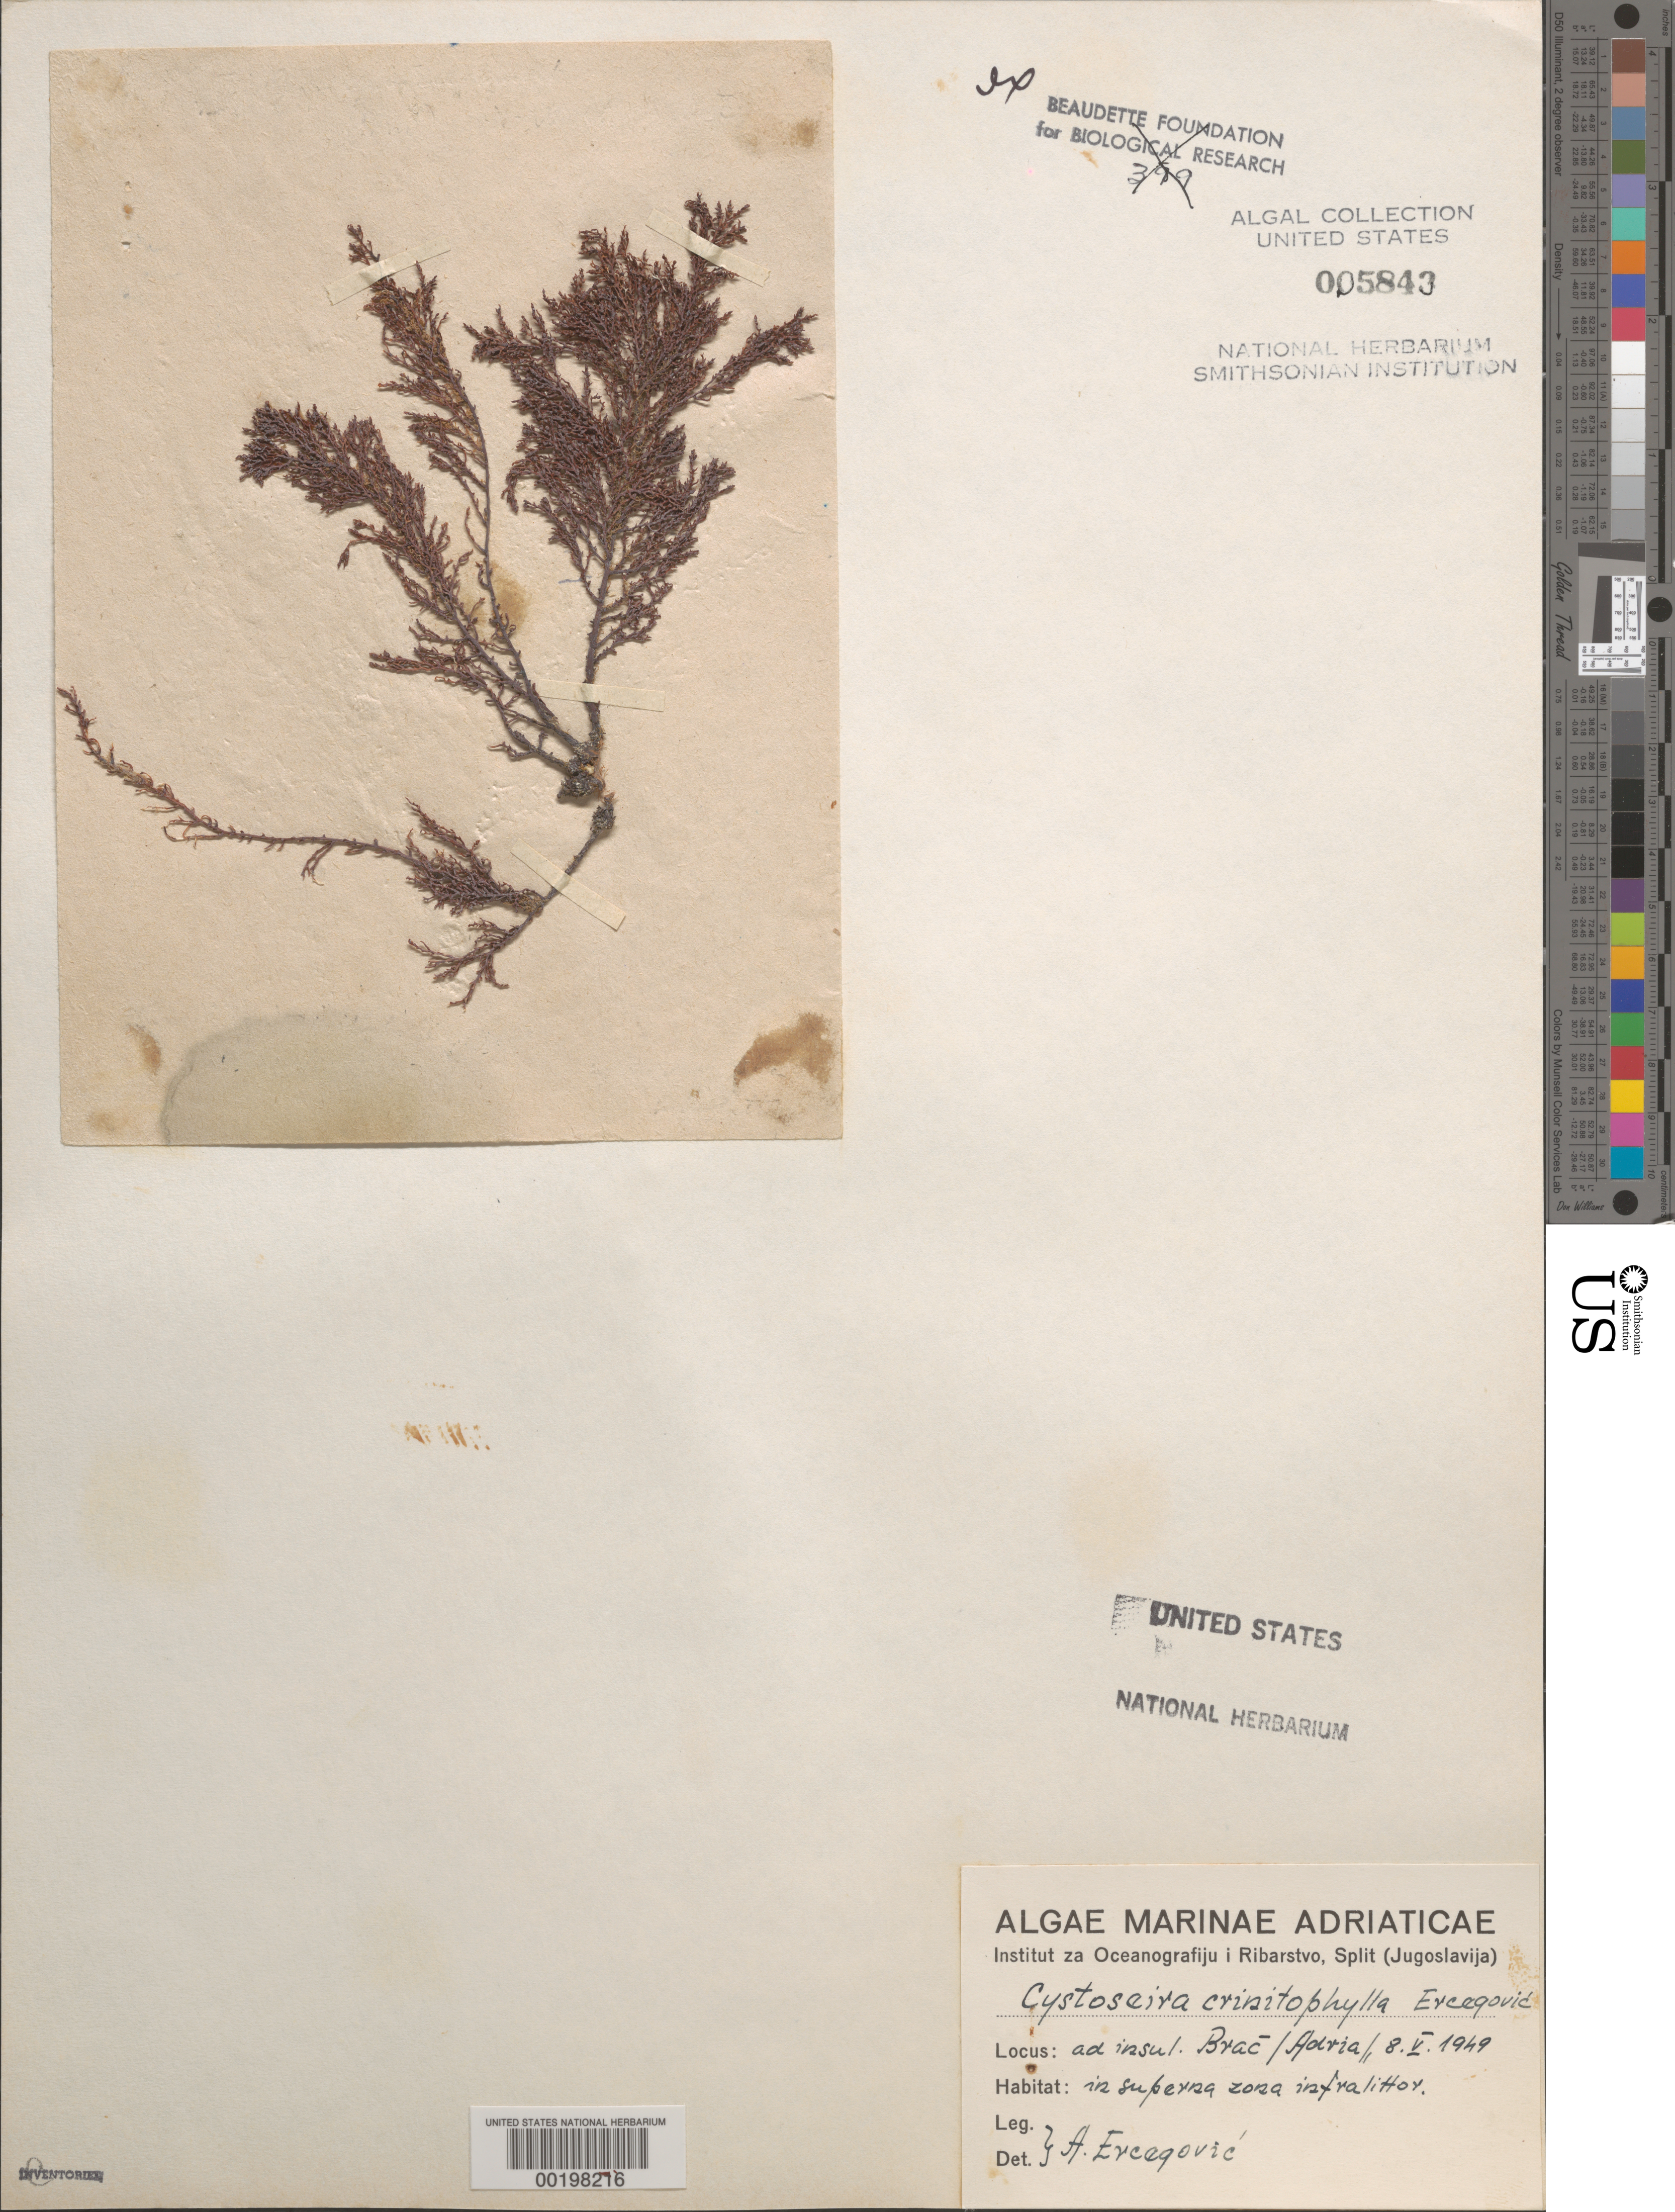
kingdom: Chromista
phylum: Ochrophyta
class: Phaeophyceae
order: Fucales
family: Sargassaceae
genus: Cystoseira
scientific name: Cystoseira crinitophylla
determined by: Ercegovic, A.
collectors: A. Ercegovic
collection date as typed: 08 May 1949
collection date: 1949-05-08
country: Croatia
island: Brac Island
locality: Adriatic Sea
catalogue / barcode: US 5843